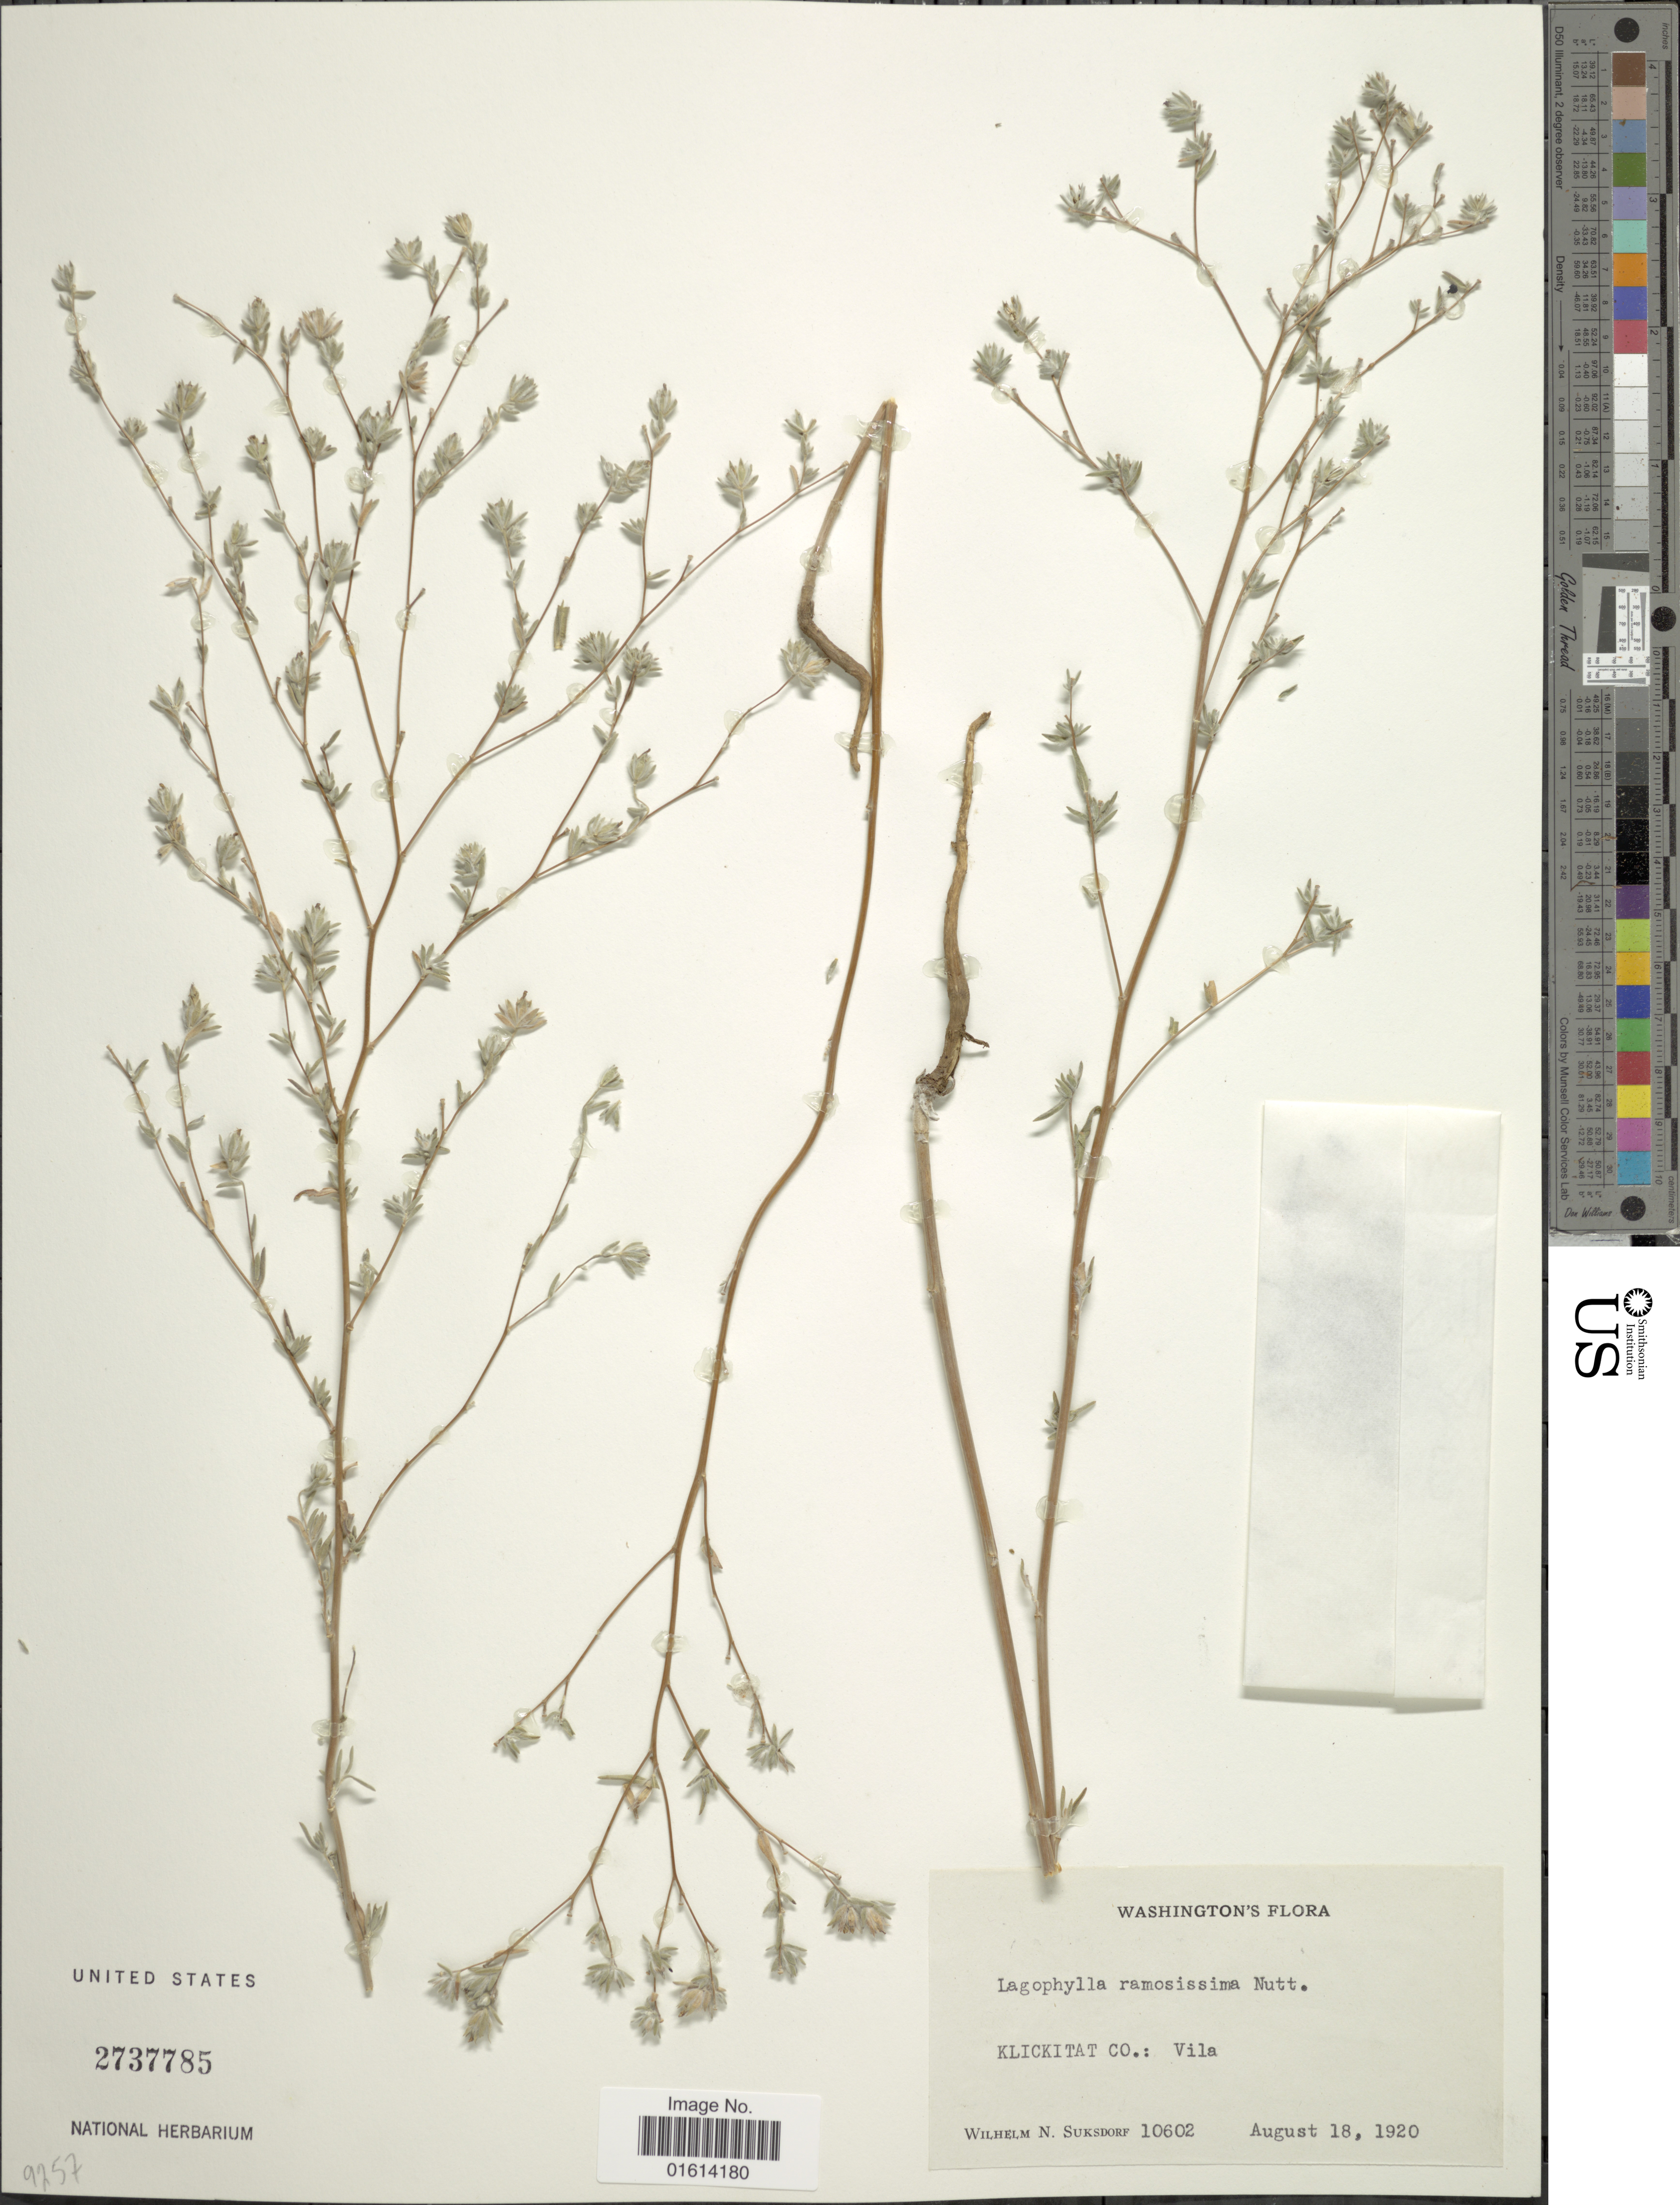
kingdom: Plantae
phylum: Tracheophyta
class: Magnoliopsida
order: Asterales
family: Asteraceae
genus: Lagophylla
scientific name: Lagophylla ramosissima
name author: Nutt.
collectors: W. N. Suksdorf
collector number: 10602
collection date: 1920-08-18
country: United States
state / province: Washington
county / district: Klickitat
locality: Klickitat Co., Vila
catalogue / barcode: US 2737785